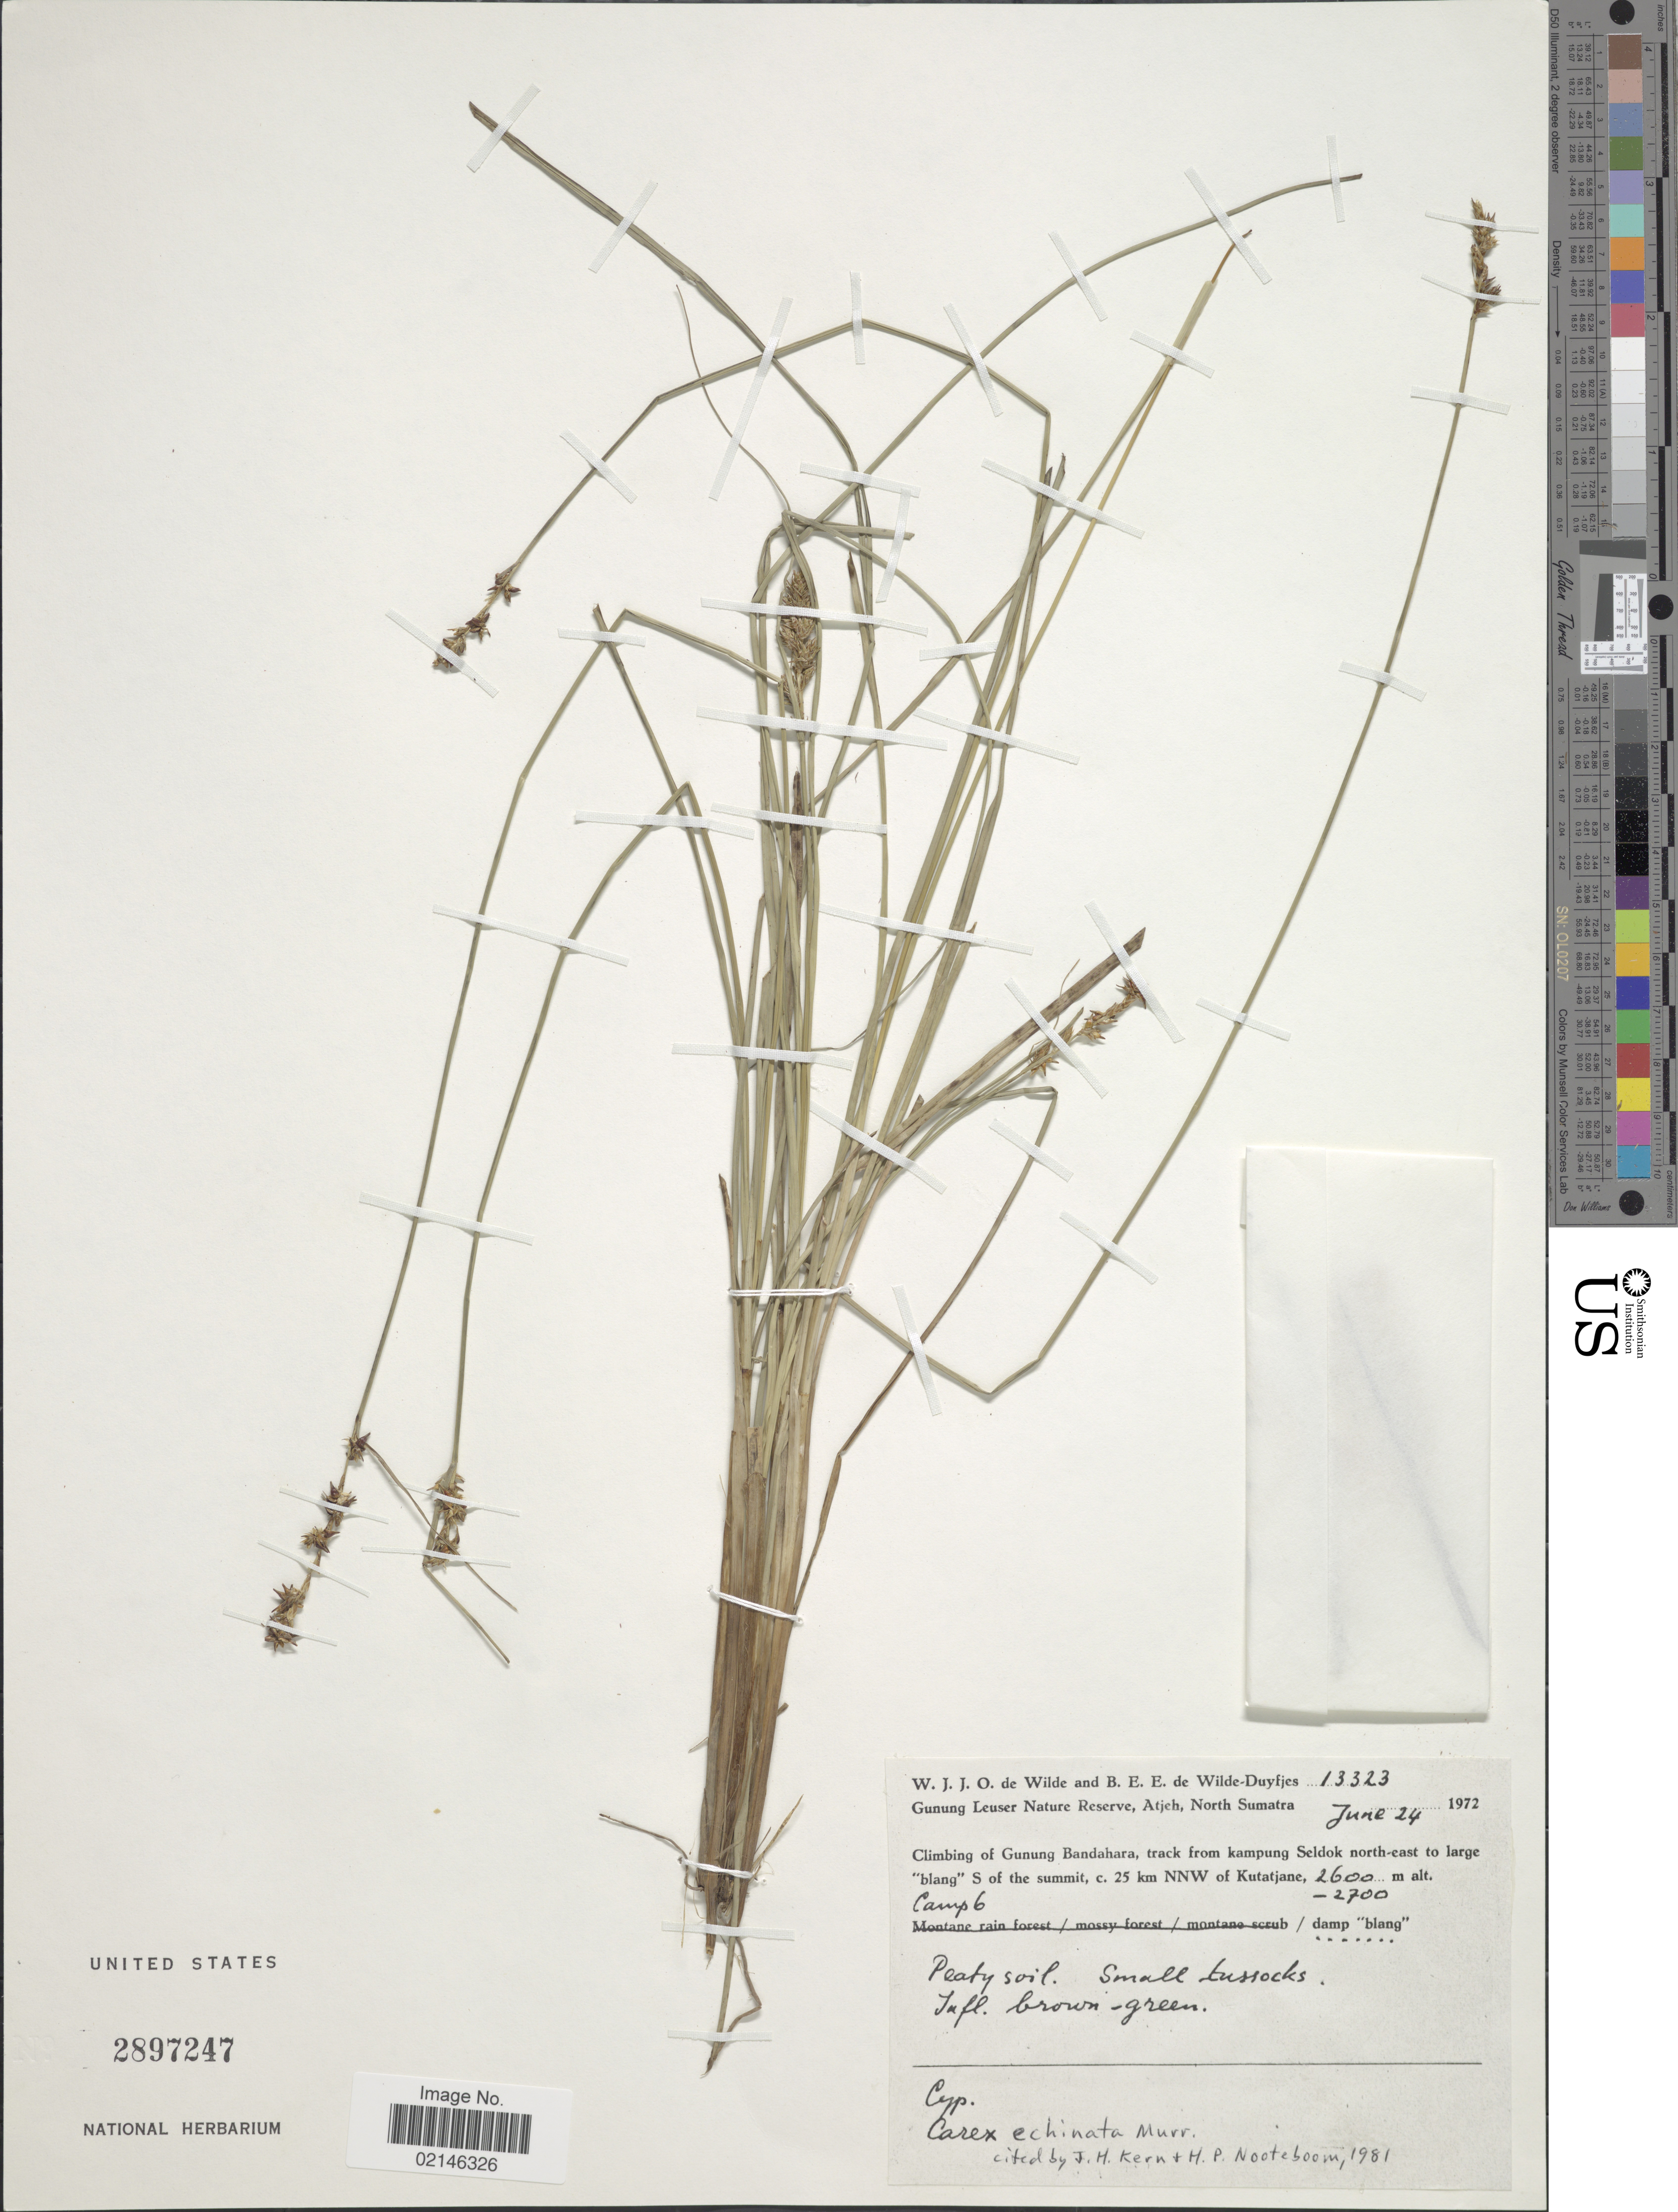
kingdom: Plantae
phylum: Tracheophyta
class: Liliopsida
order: Poales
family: Cyperaceae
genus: Carex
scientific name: Carex echinata subsp. echinata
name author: Murray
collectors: W. J. de Wilde & B. E. de Wilde-Duyfjes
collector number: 13323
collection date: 1972-06-24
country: Indonesia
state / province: Sumatra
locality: Gunung Leuser Nature Reserve, Atjeh, North Sumatra. Climbing of Gunung Bandahara, track from kampung Seldok north-east to large "blang" S of the summit, c. 25 km NNW of Kutatjane. Camp 6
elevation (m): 2600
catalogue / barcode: US 2897247